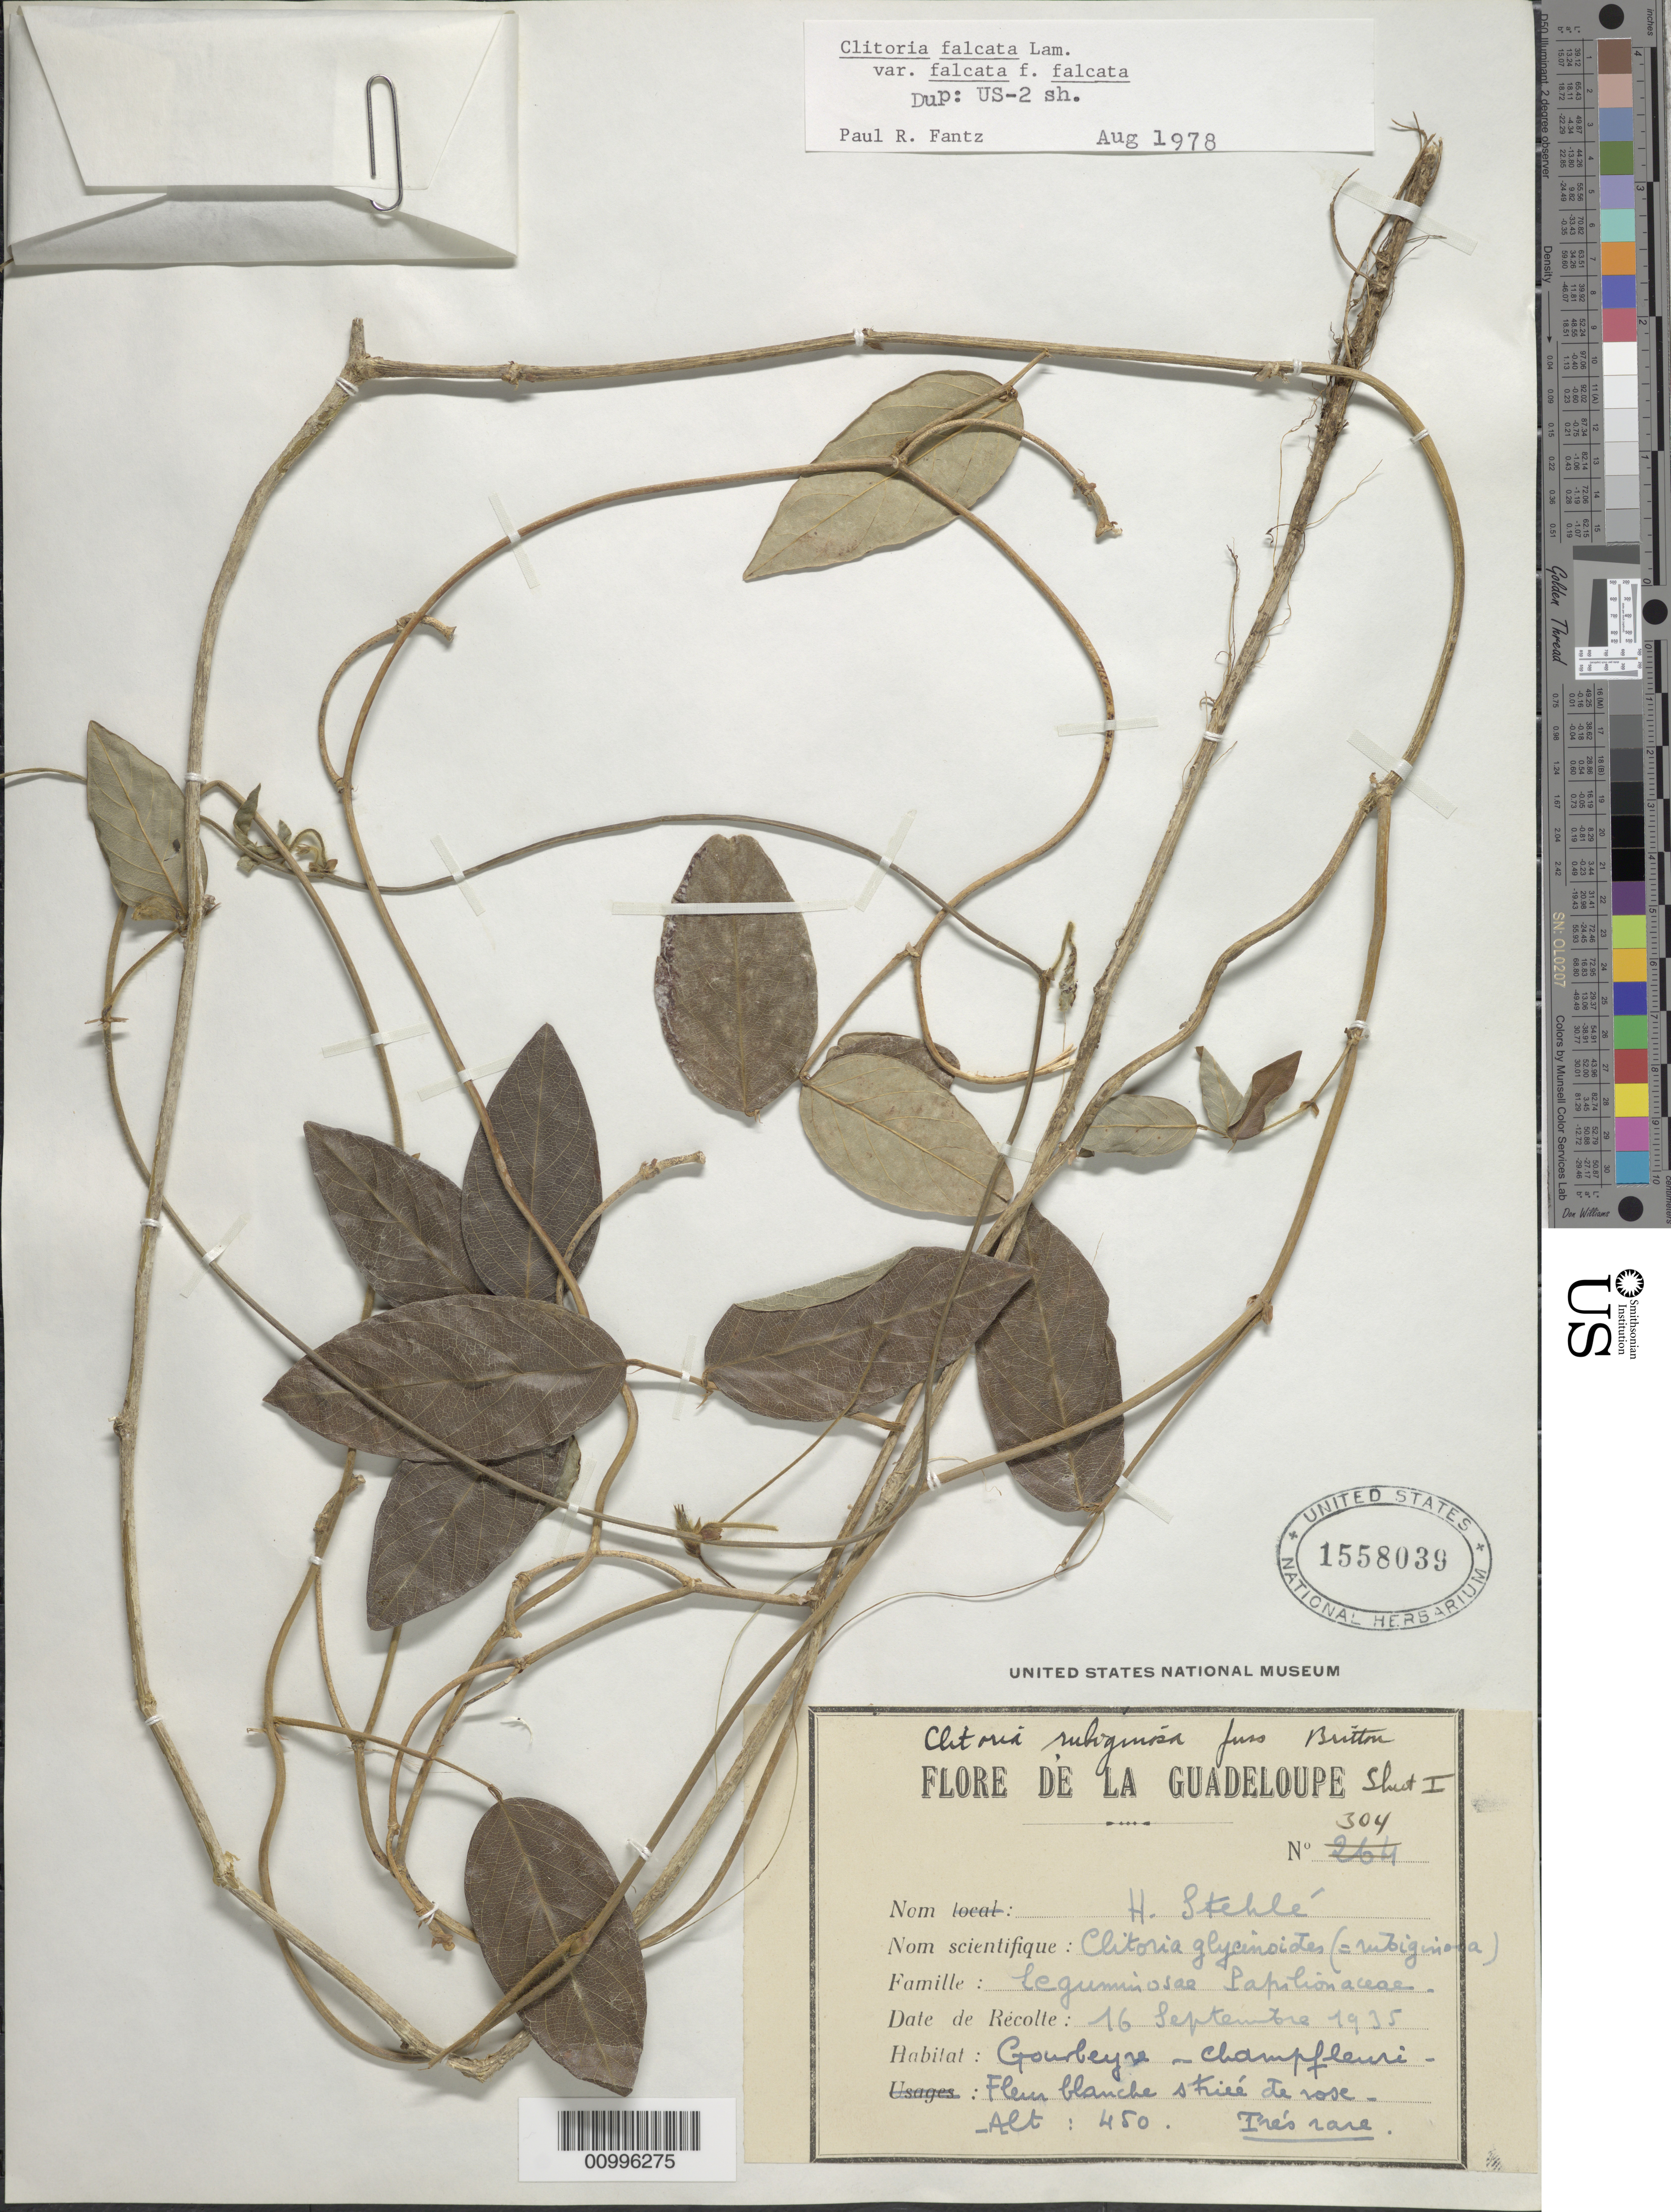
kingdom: Plantae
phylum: Tracheophyta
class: Magnoliopsida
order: Fabales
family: Fabaceae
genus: Clitoria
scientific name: Clitoria rubiginosa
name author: Juss.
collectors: H. Stehlé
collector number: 304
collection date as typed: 16 Sep 1935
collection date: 1935-09-16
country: Guadeloupe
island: Basse Terre [Guadeloupe]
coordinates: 0 N, 0 E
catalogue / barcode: US 1558039